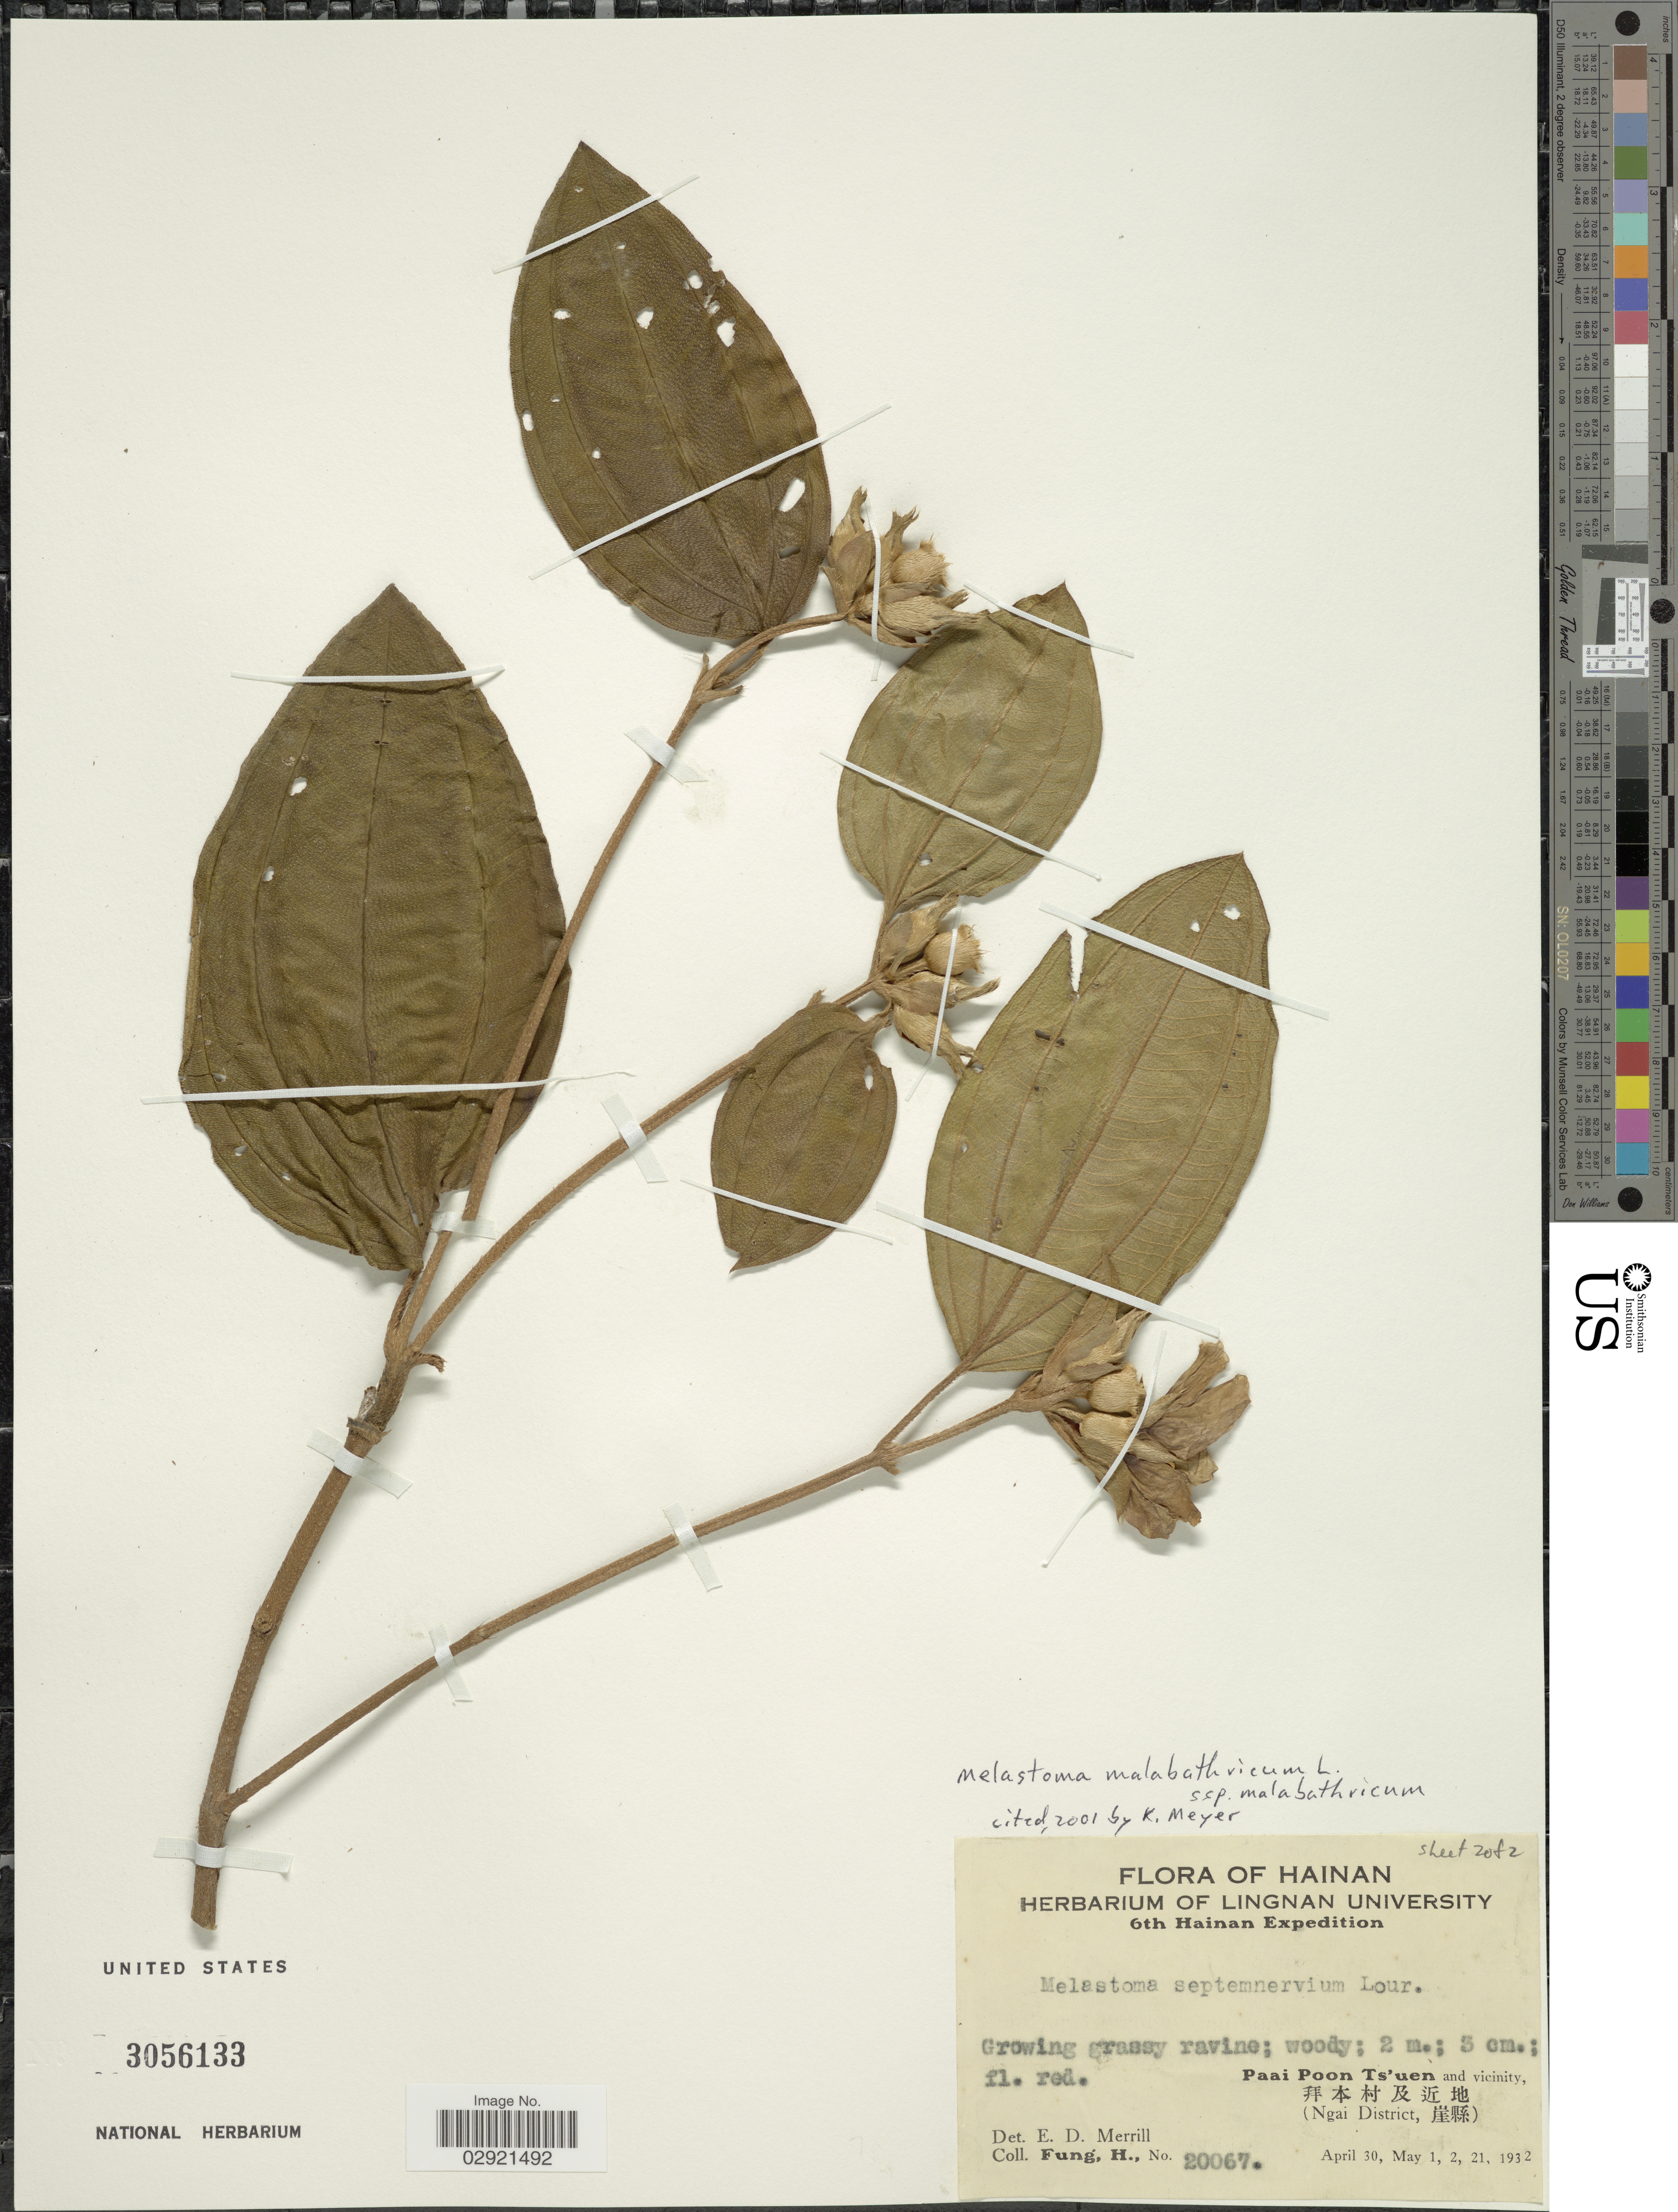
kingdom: Plantae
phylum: Tracheophyta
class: Magnoliopsida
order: Myrtales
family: Melastomataceae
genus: Melastoma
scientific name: Melastoma malabathricum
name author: L.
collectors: H. Fung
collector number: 20067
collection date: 1932-04-30/1932-05-21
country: China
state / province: Hainan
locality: Paai Poon Ts'uen and vicinity (Ngai District).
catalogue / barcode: US 3056133